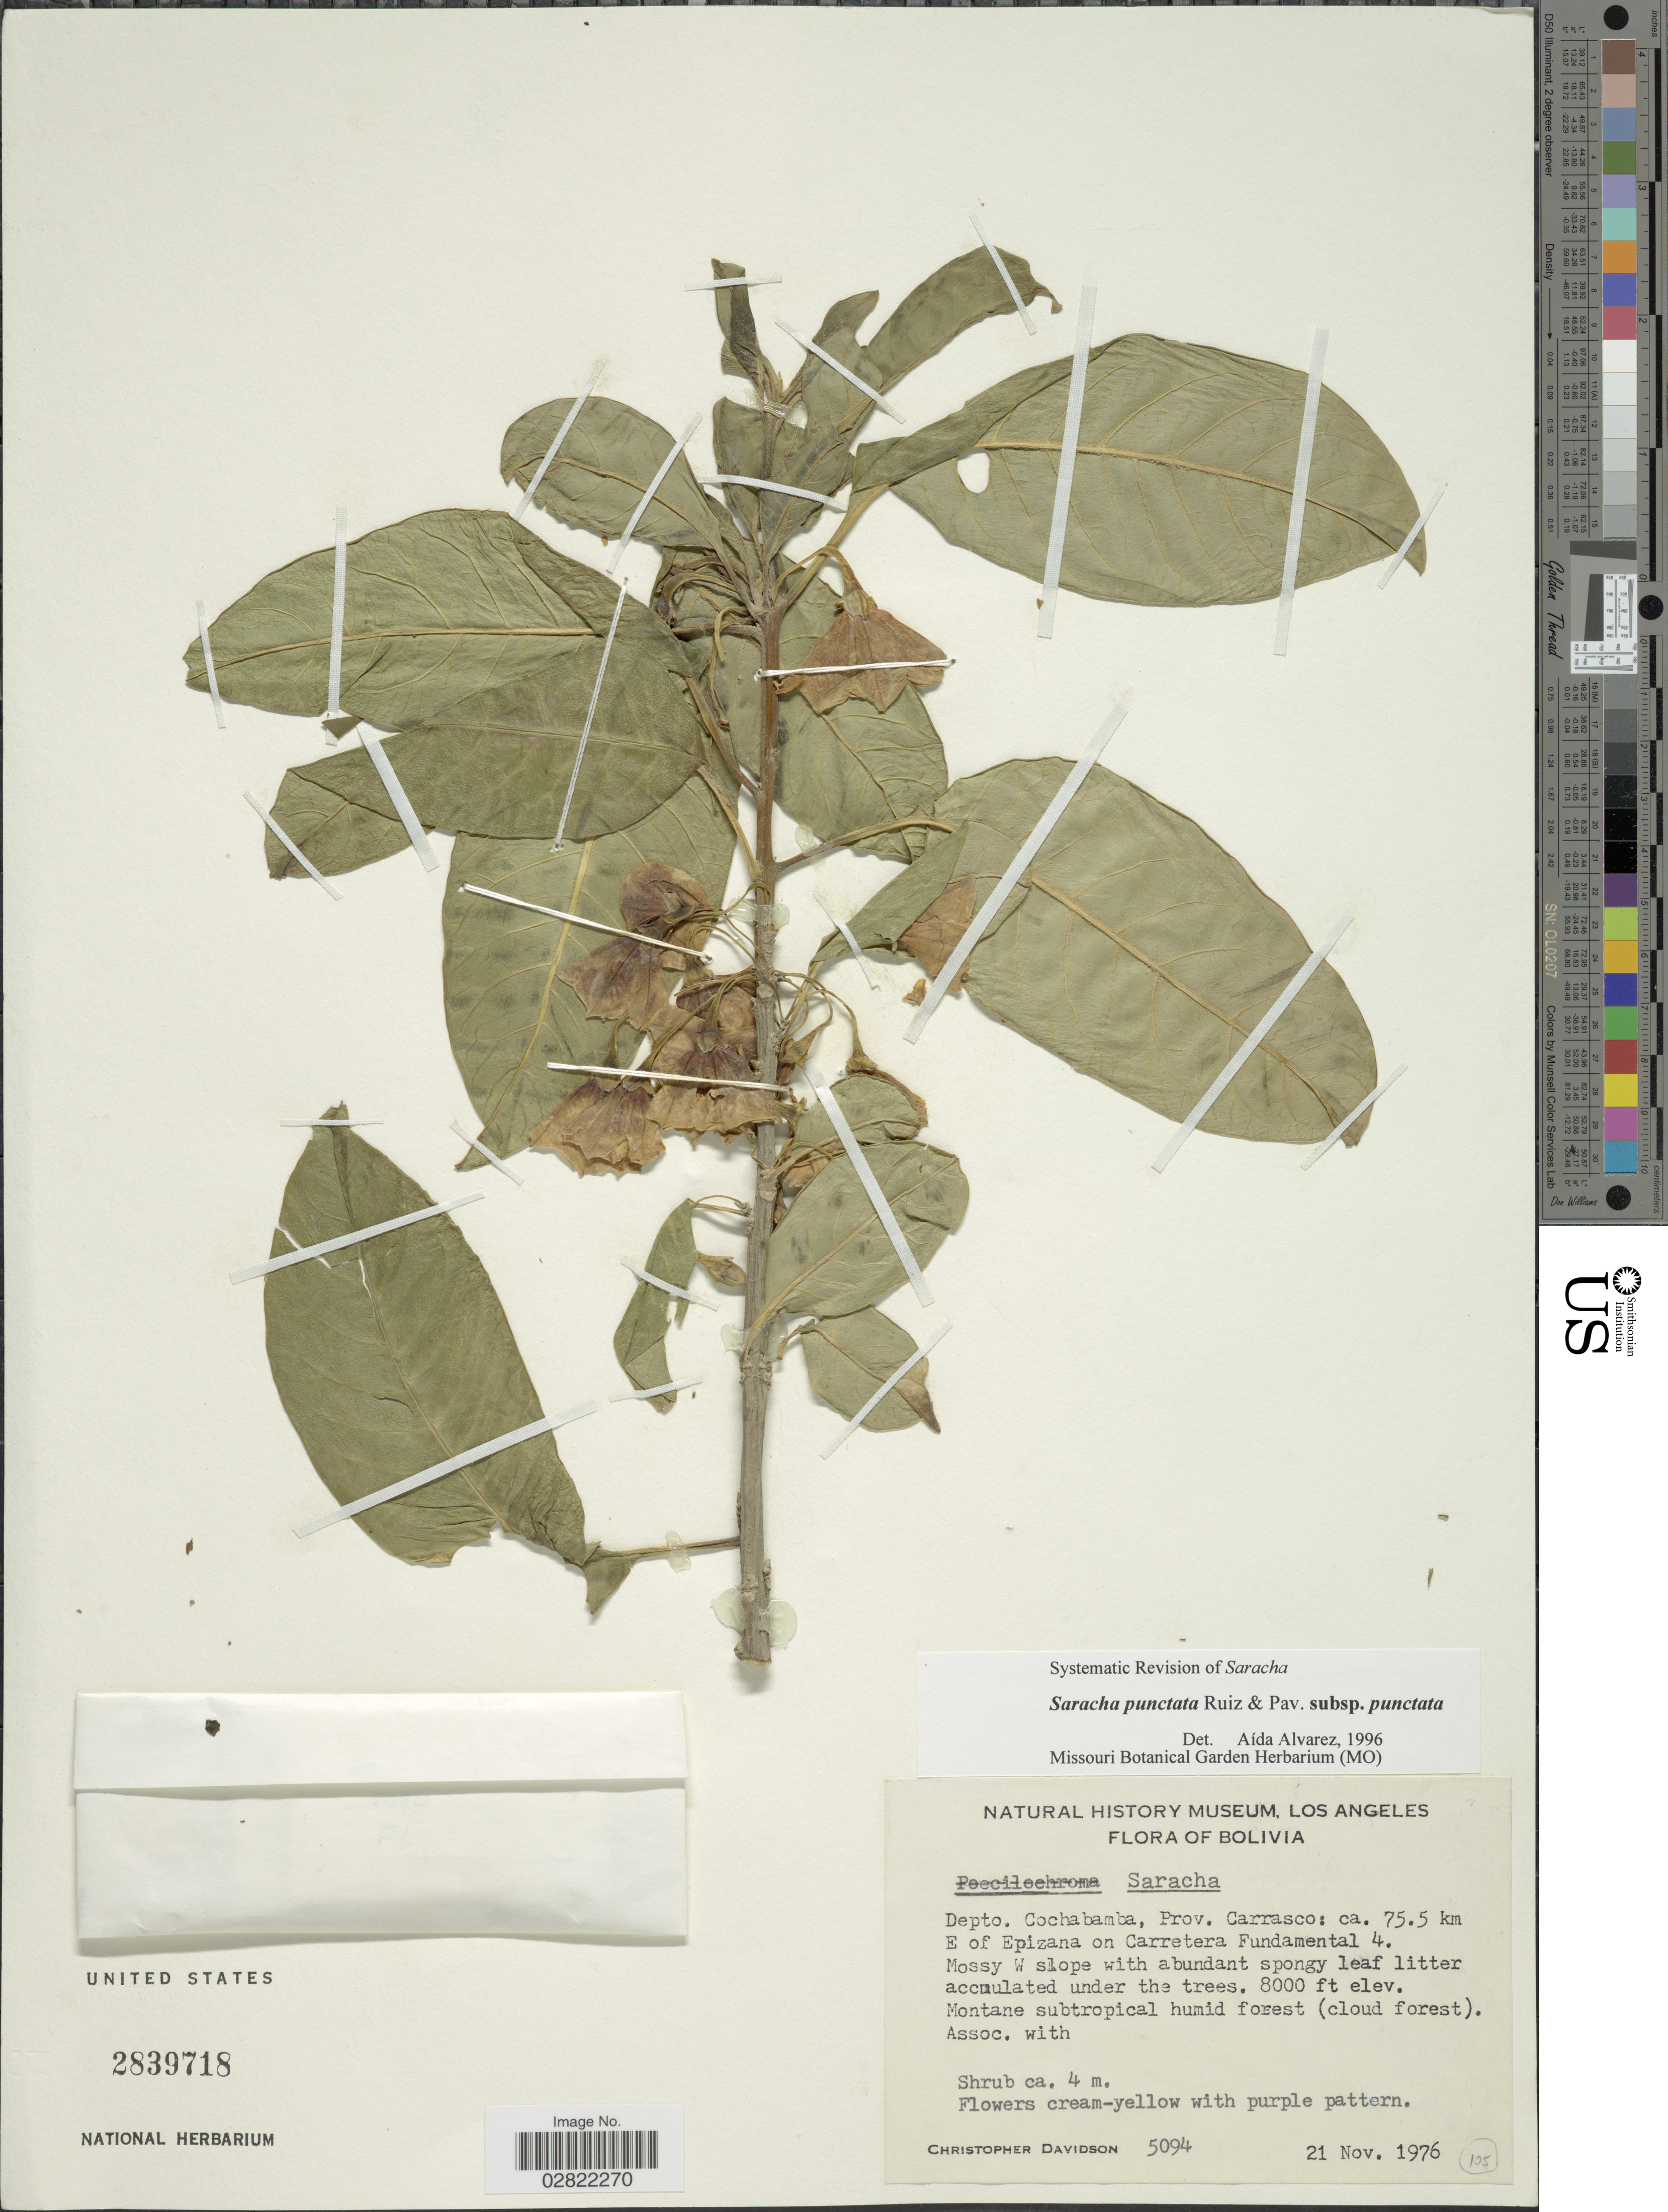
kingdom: Plantae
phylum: Tracheophyta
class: Magnoliopsida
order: Solanales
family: Solanaceae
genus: Saracha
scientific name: Saracha punctata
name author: Ruiz & Pav.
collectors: C. Davidson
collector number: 5094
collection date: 1976-11-21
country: Bolivia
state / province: Cochabamba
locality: Depto. Cochabamba, Prov. Carrasco: ca. 75.5 km E of Epizana on Carretera Fundamental 4, Mossy W slope.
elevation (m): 2438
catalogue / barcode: US 2839718